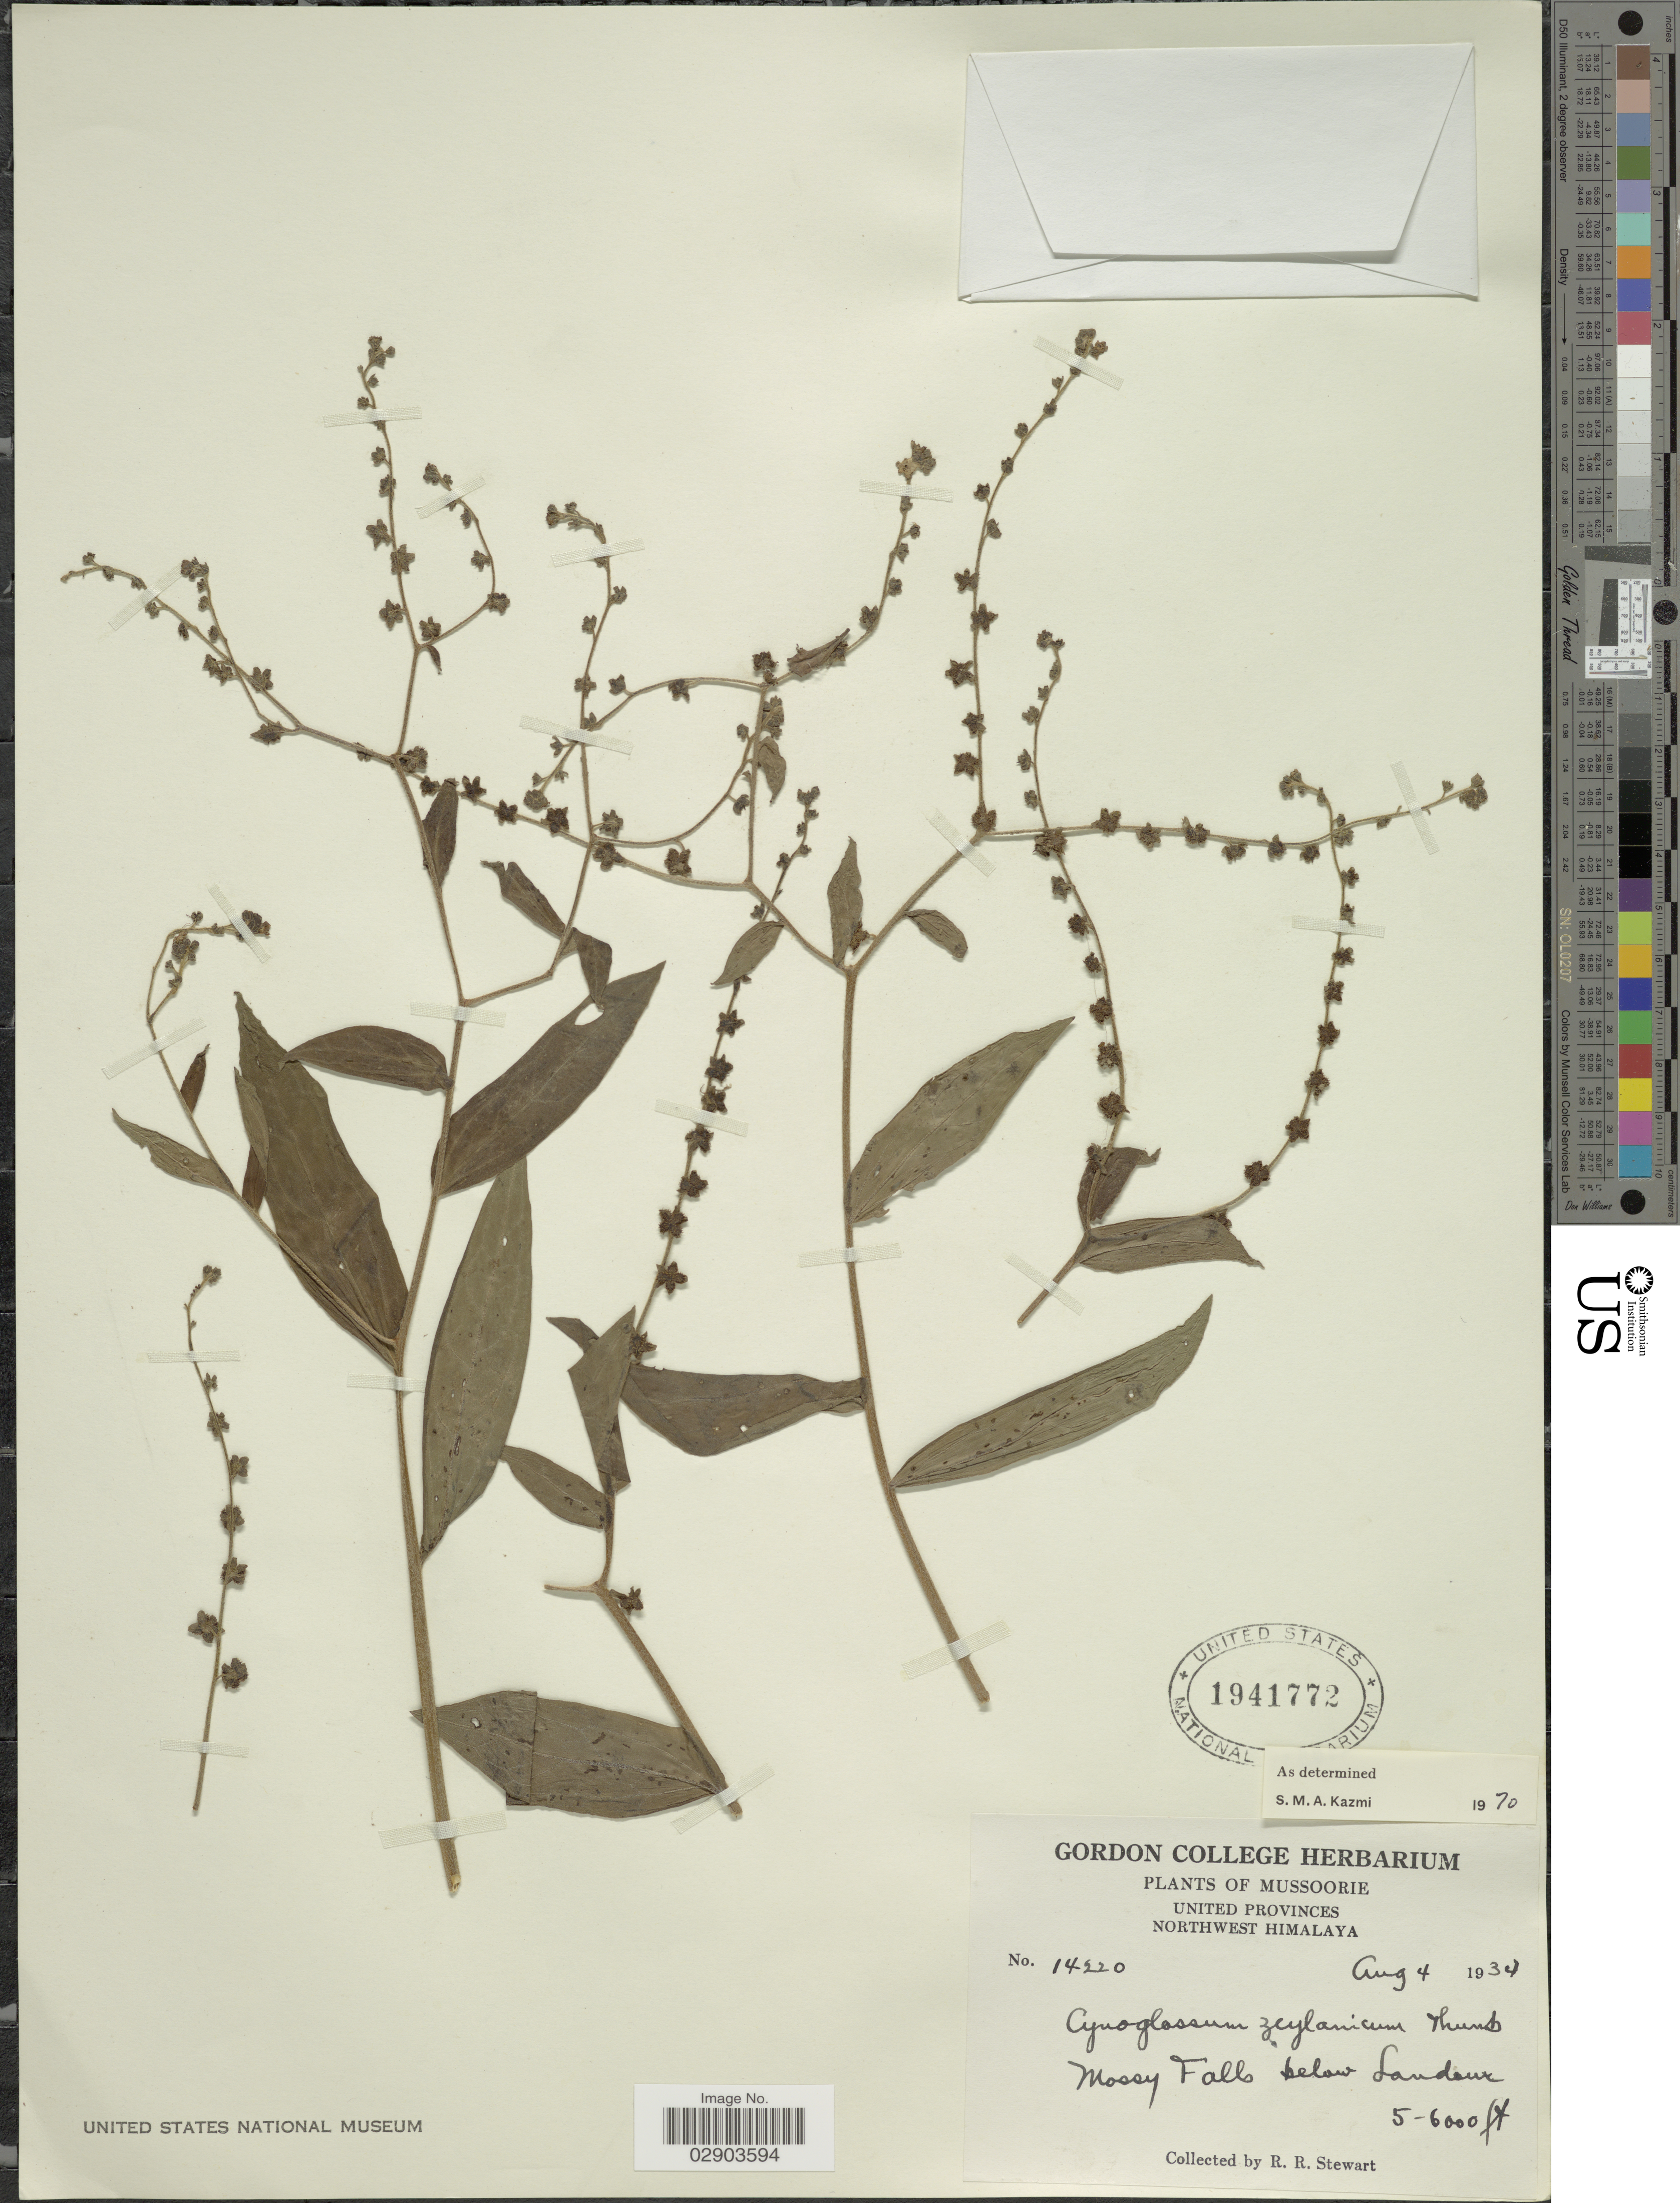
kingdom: Plantae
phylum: Tracheophyta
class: Magnoliopsida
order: Boraginales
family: Boraginaceae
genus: Cynoglossum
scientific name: Cynoglossum zeylanicum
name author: Thunb. ex Lehm.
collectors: R. Stewart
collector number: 14220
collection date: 1934-08-04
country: India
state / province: Uttarakhand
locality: Mussoorie, United Provinces, Northwest Himalaya, Mossy Falls below Landour.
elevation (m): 1524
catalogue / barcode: US 1941772